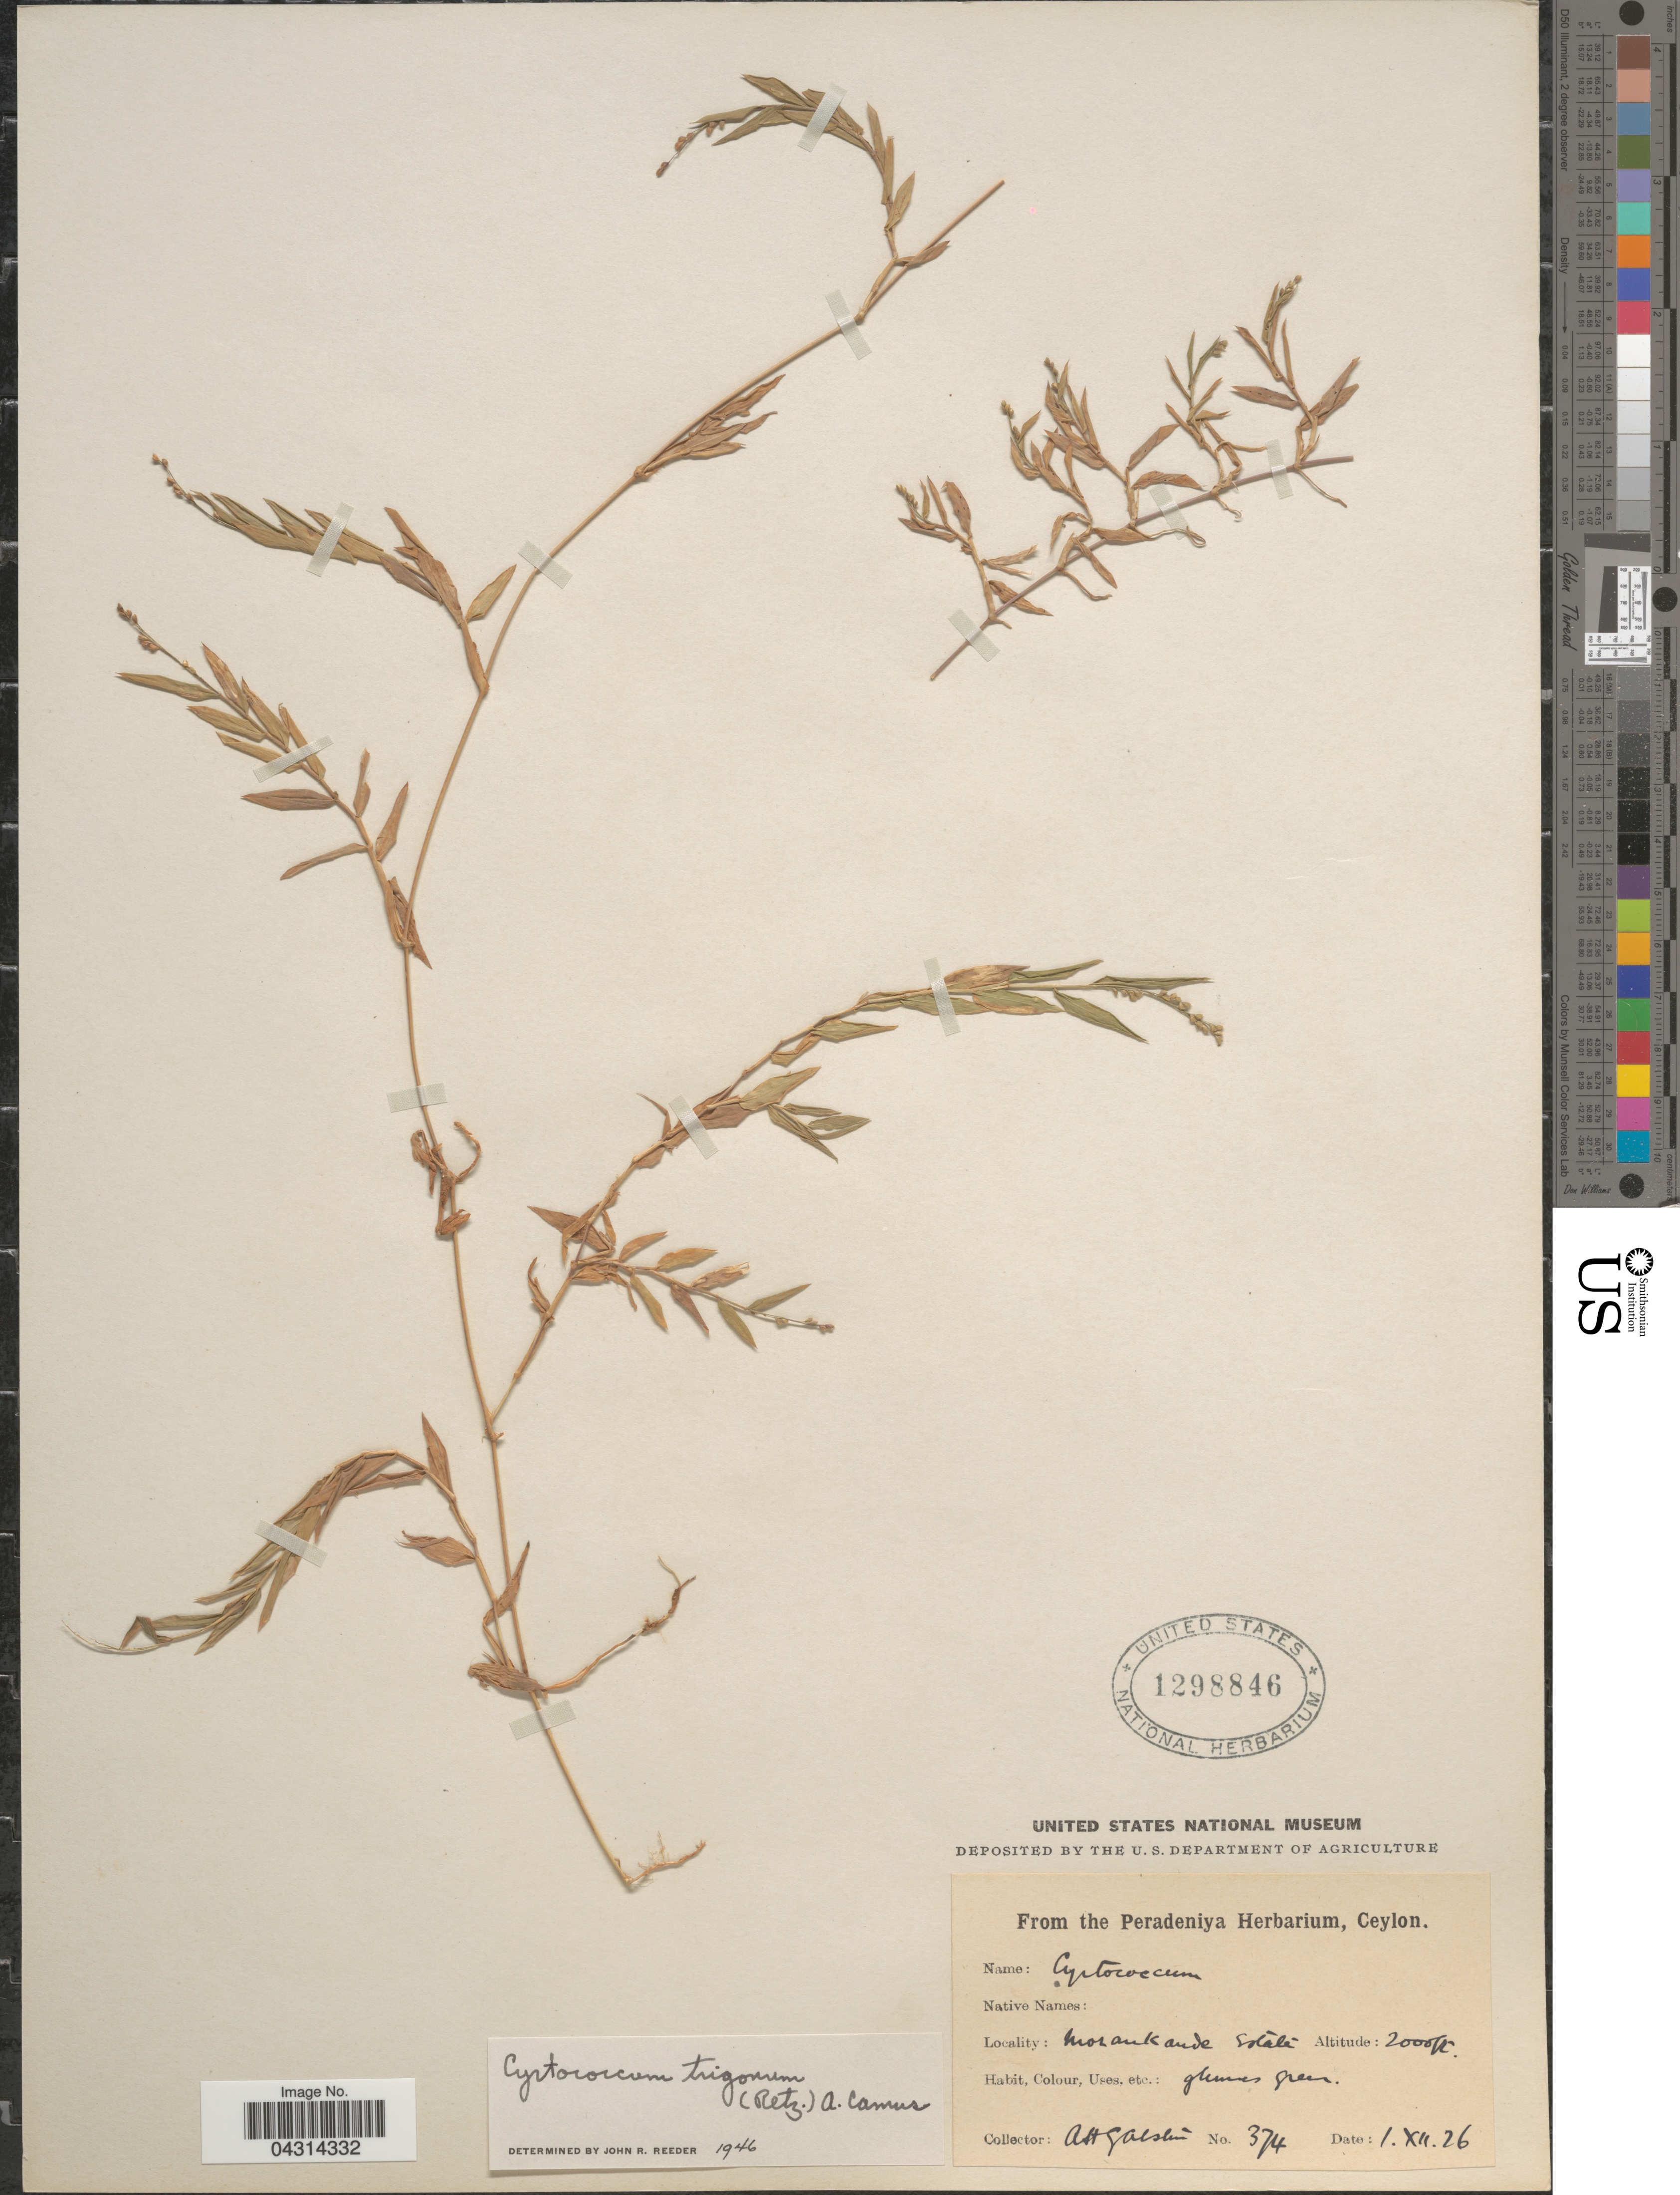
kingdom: Plantae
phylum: Tracheophyta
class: Liliopsida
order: Poales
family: Poaceae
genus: Cyrtococcum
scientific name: Cyrtococcum trigonum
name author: (Retz.) A. Camus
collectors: A. Galston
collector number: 374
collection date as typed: Transcribed d/m/y: 1/12/26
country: Sri Lanka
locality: Morankande Estate.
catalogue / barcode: US 1298846